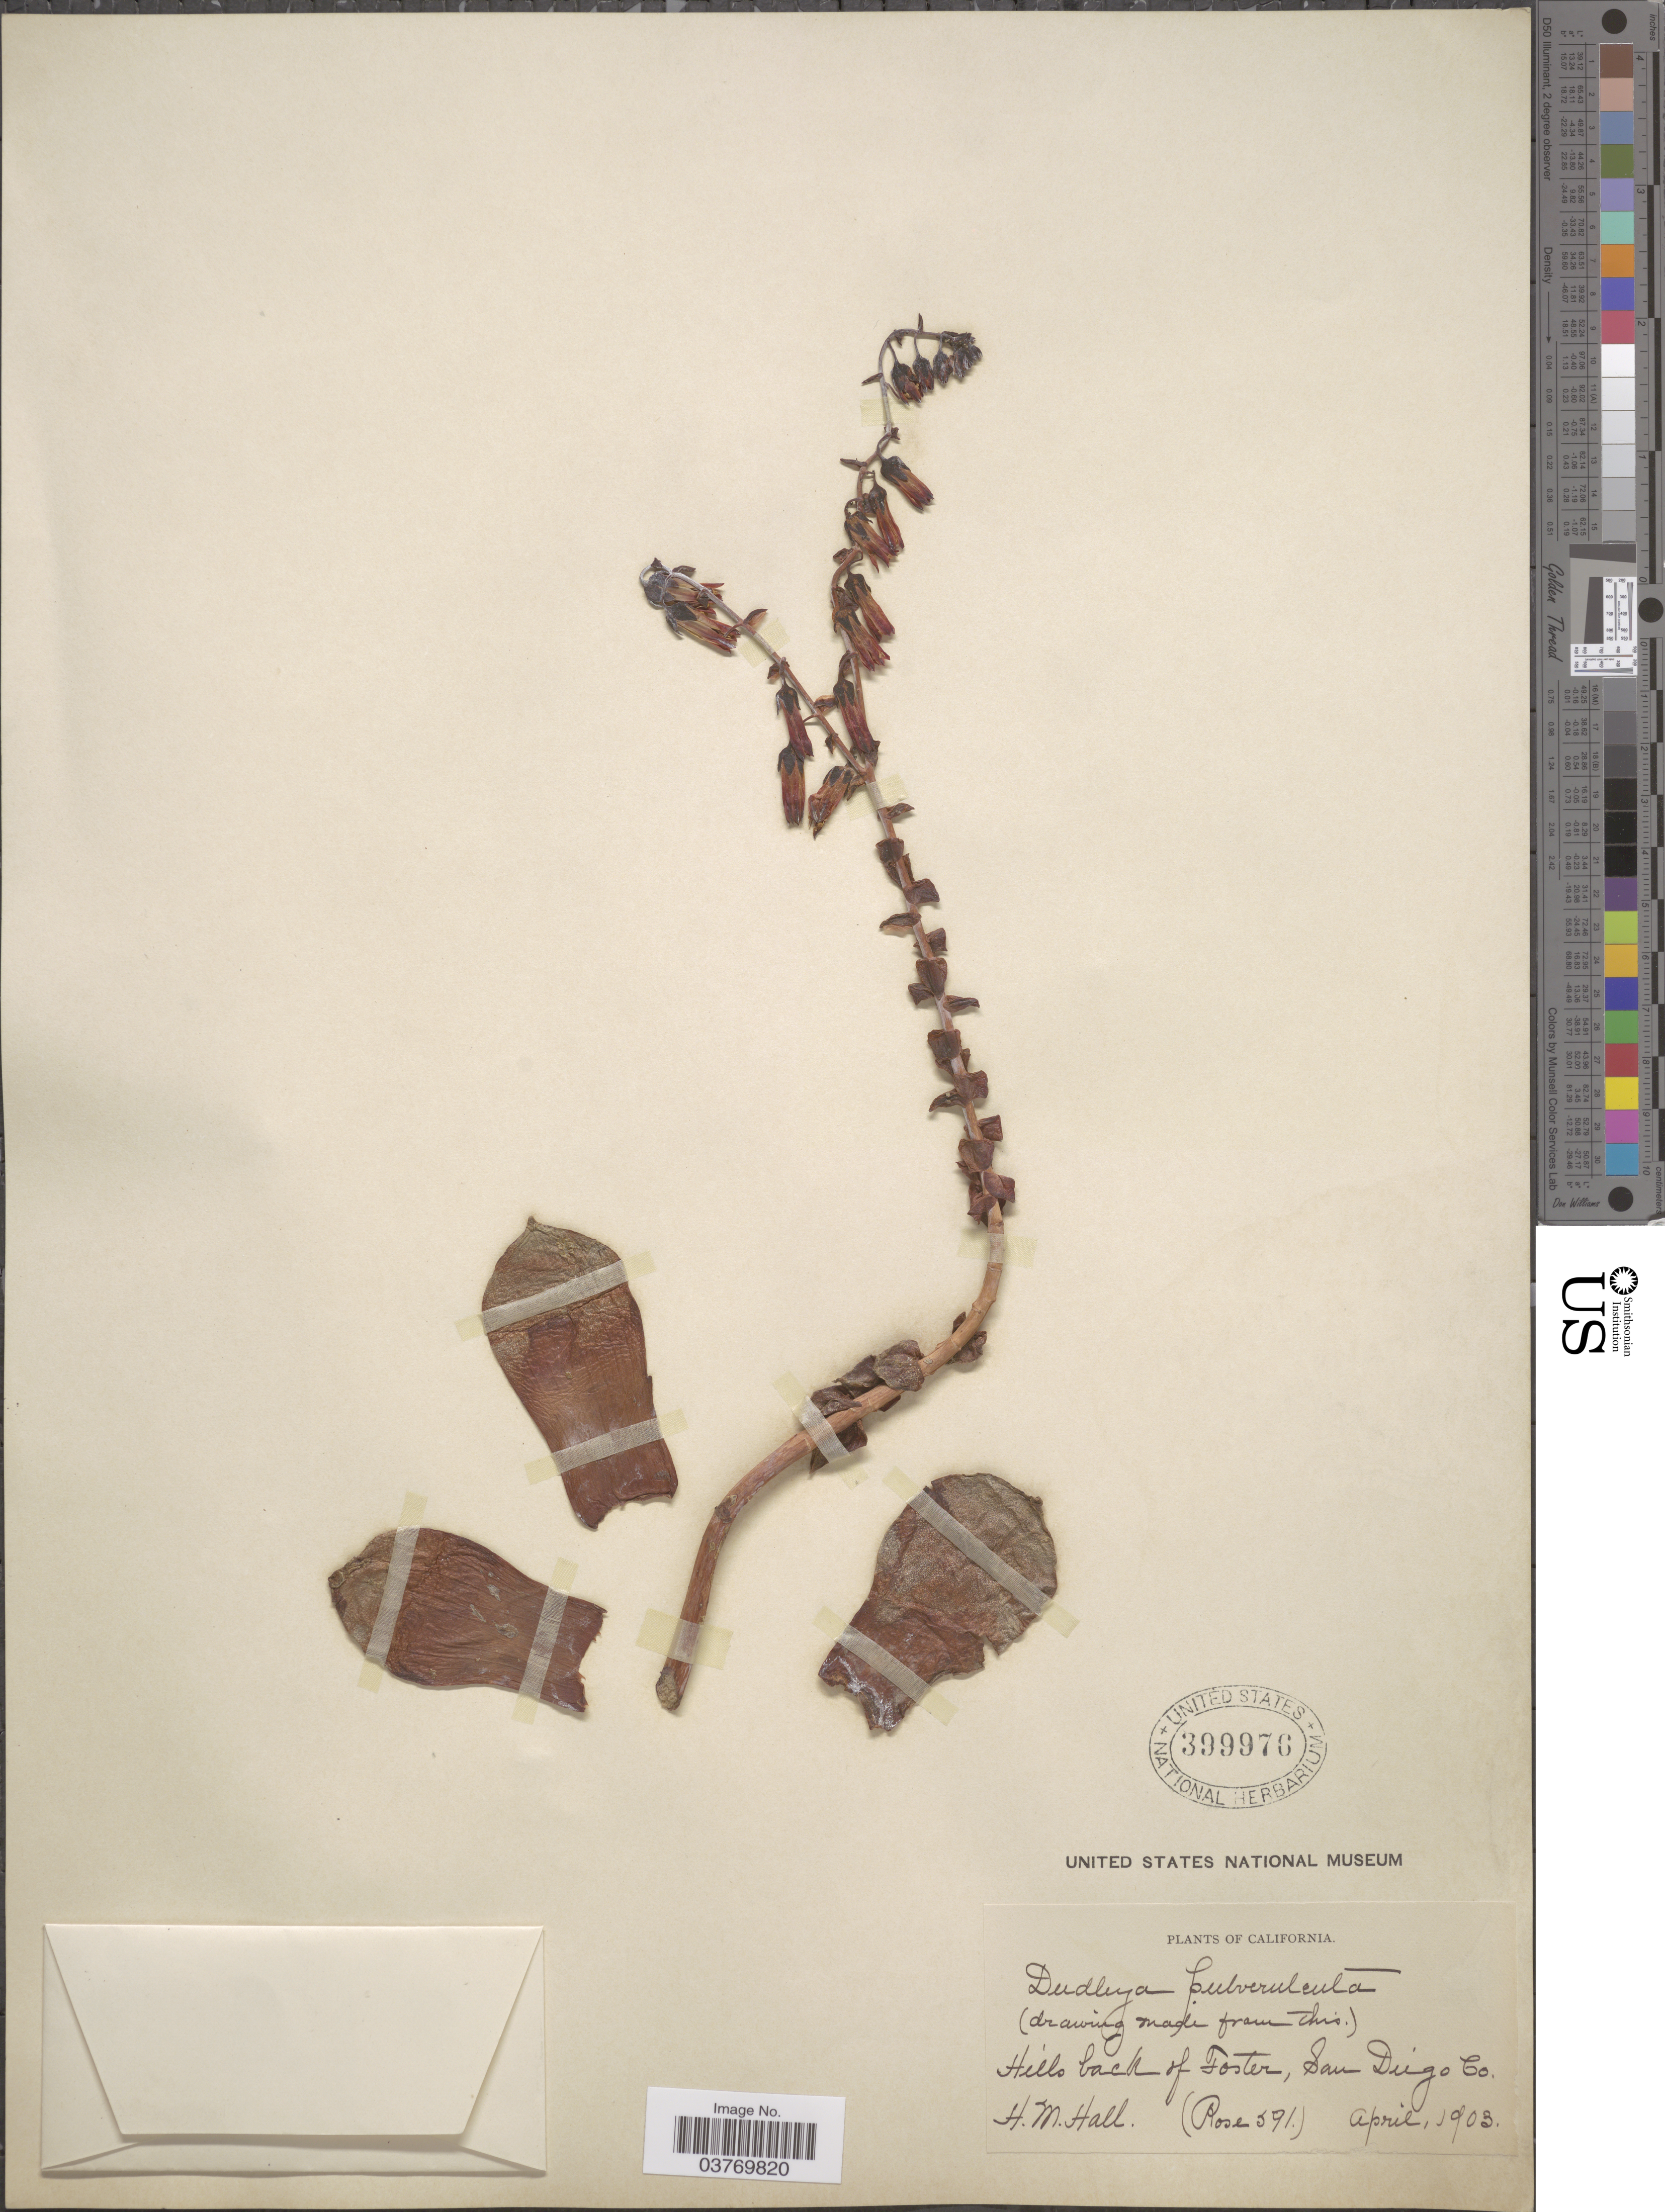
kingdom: Plantae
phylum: Tracheophyta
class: Magnoliopsida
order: Saxifragales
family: Crassulaceae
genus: Dudleya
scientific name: Dudleya pulverulenta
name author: (Nutt.) Britton & Rose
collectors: H. M. Hall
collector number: Rose 591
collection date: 1903-04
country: United States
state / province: California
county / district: San Diego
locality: Hills back of Foster, San Diego Co.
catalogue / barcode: US 399976